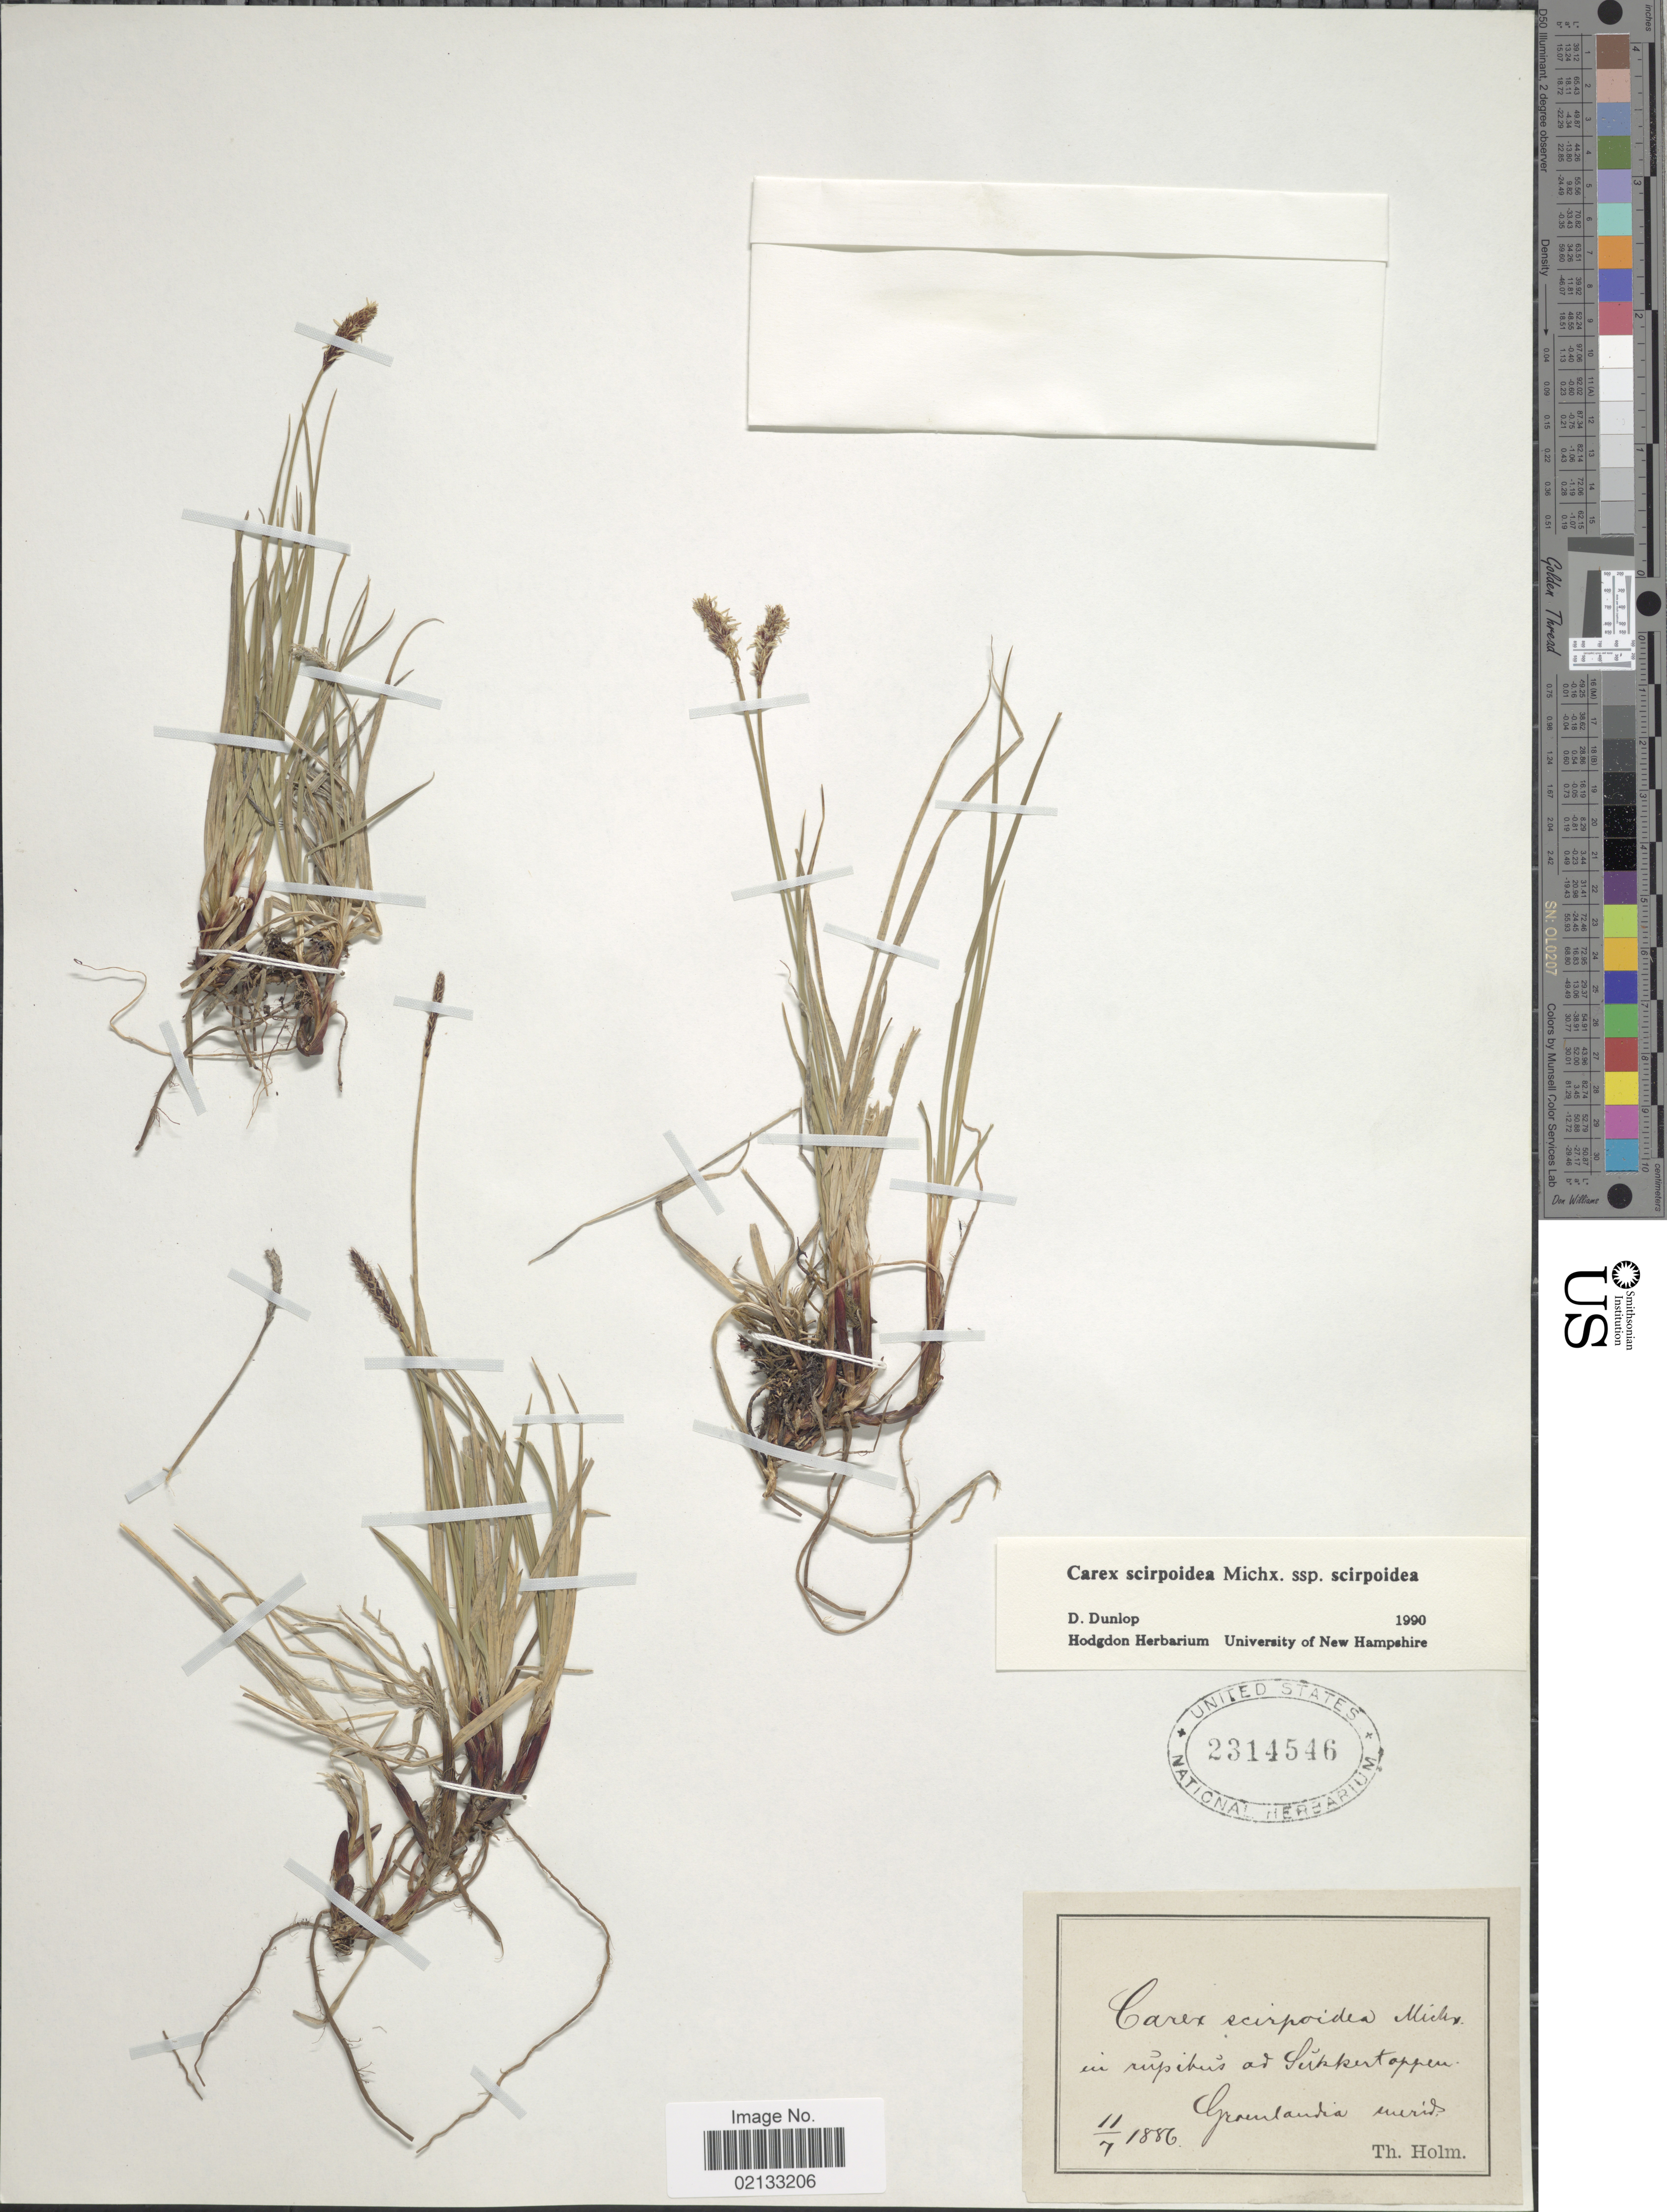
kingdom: Plantae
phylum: Tracheophyta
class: Liliopsida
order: Poales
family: Cyperaceae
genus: Carex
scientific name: Carex scirpoidea subsp. scirpoidea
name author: Michx.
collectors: T. Holm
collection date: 1886-07-11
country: Greenland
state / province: Qeqqata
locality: In rupibus ad Sukkertoppen. Groenlandia merids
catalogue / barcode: US 2314546